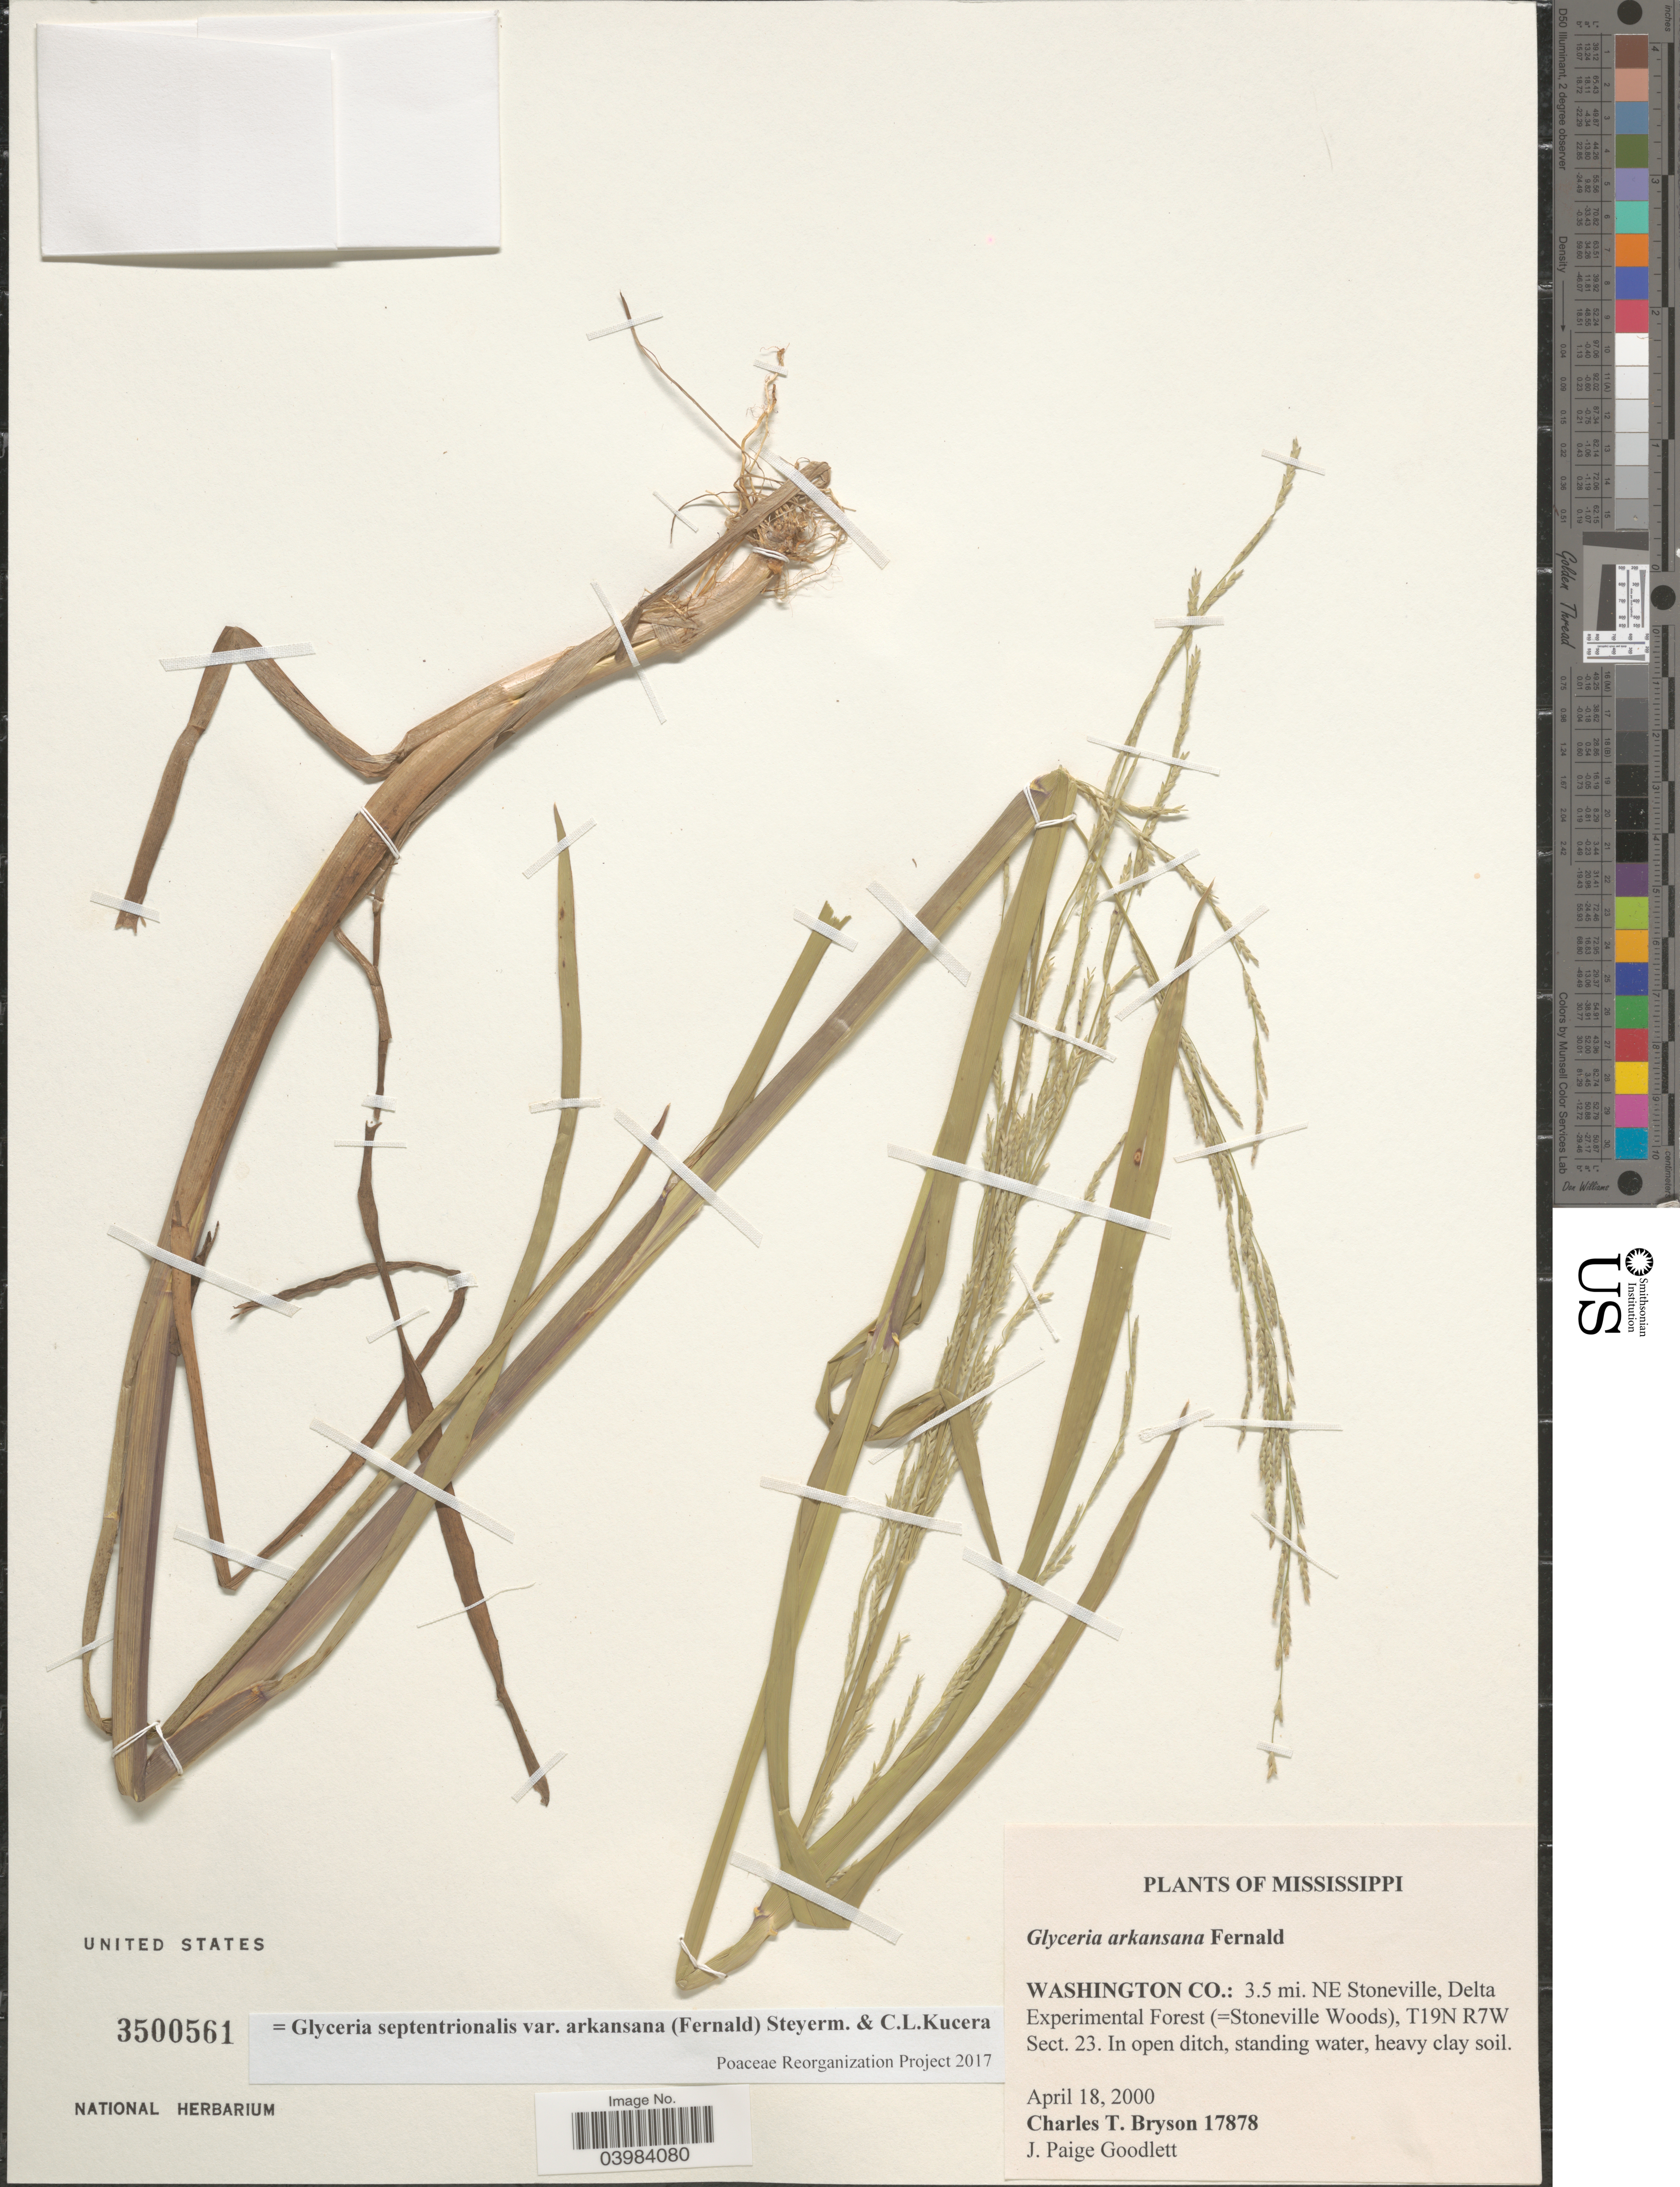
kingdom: Plantae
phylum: Tracheophyta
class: Liliopsida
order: Poales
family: Poaceae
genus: Glyceria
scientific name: Glyceria septentrionalis var. arkansana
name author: (Fernald) Steyerm. & Kucera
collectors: C. Bryson & J. Goodlett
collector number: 17878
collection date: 2000-04-18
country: United States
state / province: Mississippi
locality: Washington Co.: 3.5 mi. NE Stoneville, Delta Experimental Forest (=Stoneville Woods), T19N R7W Sect. 23.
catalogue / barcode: US 3500561